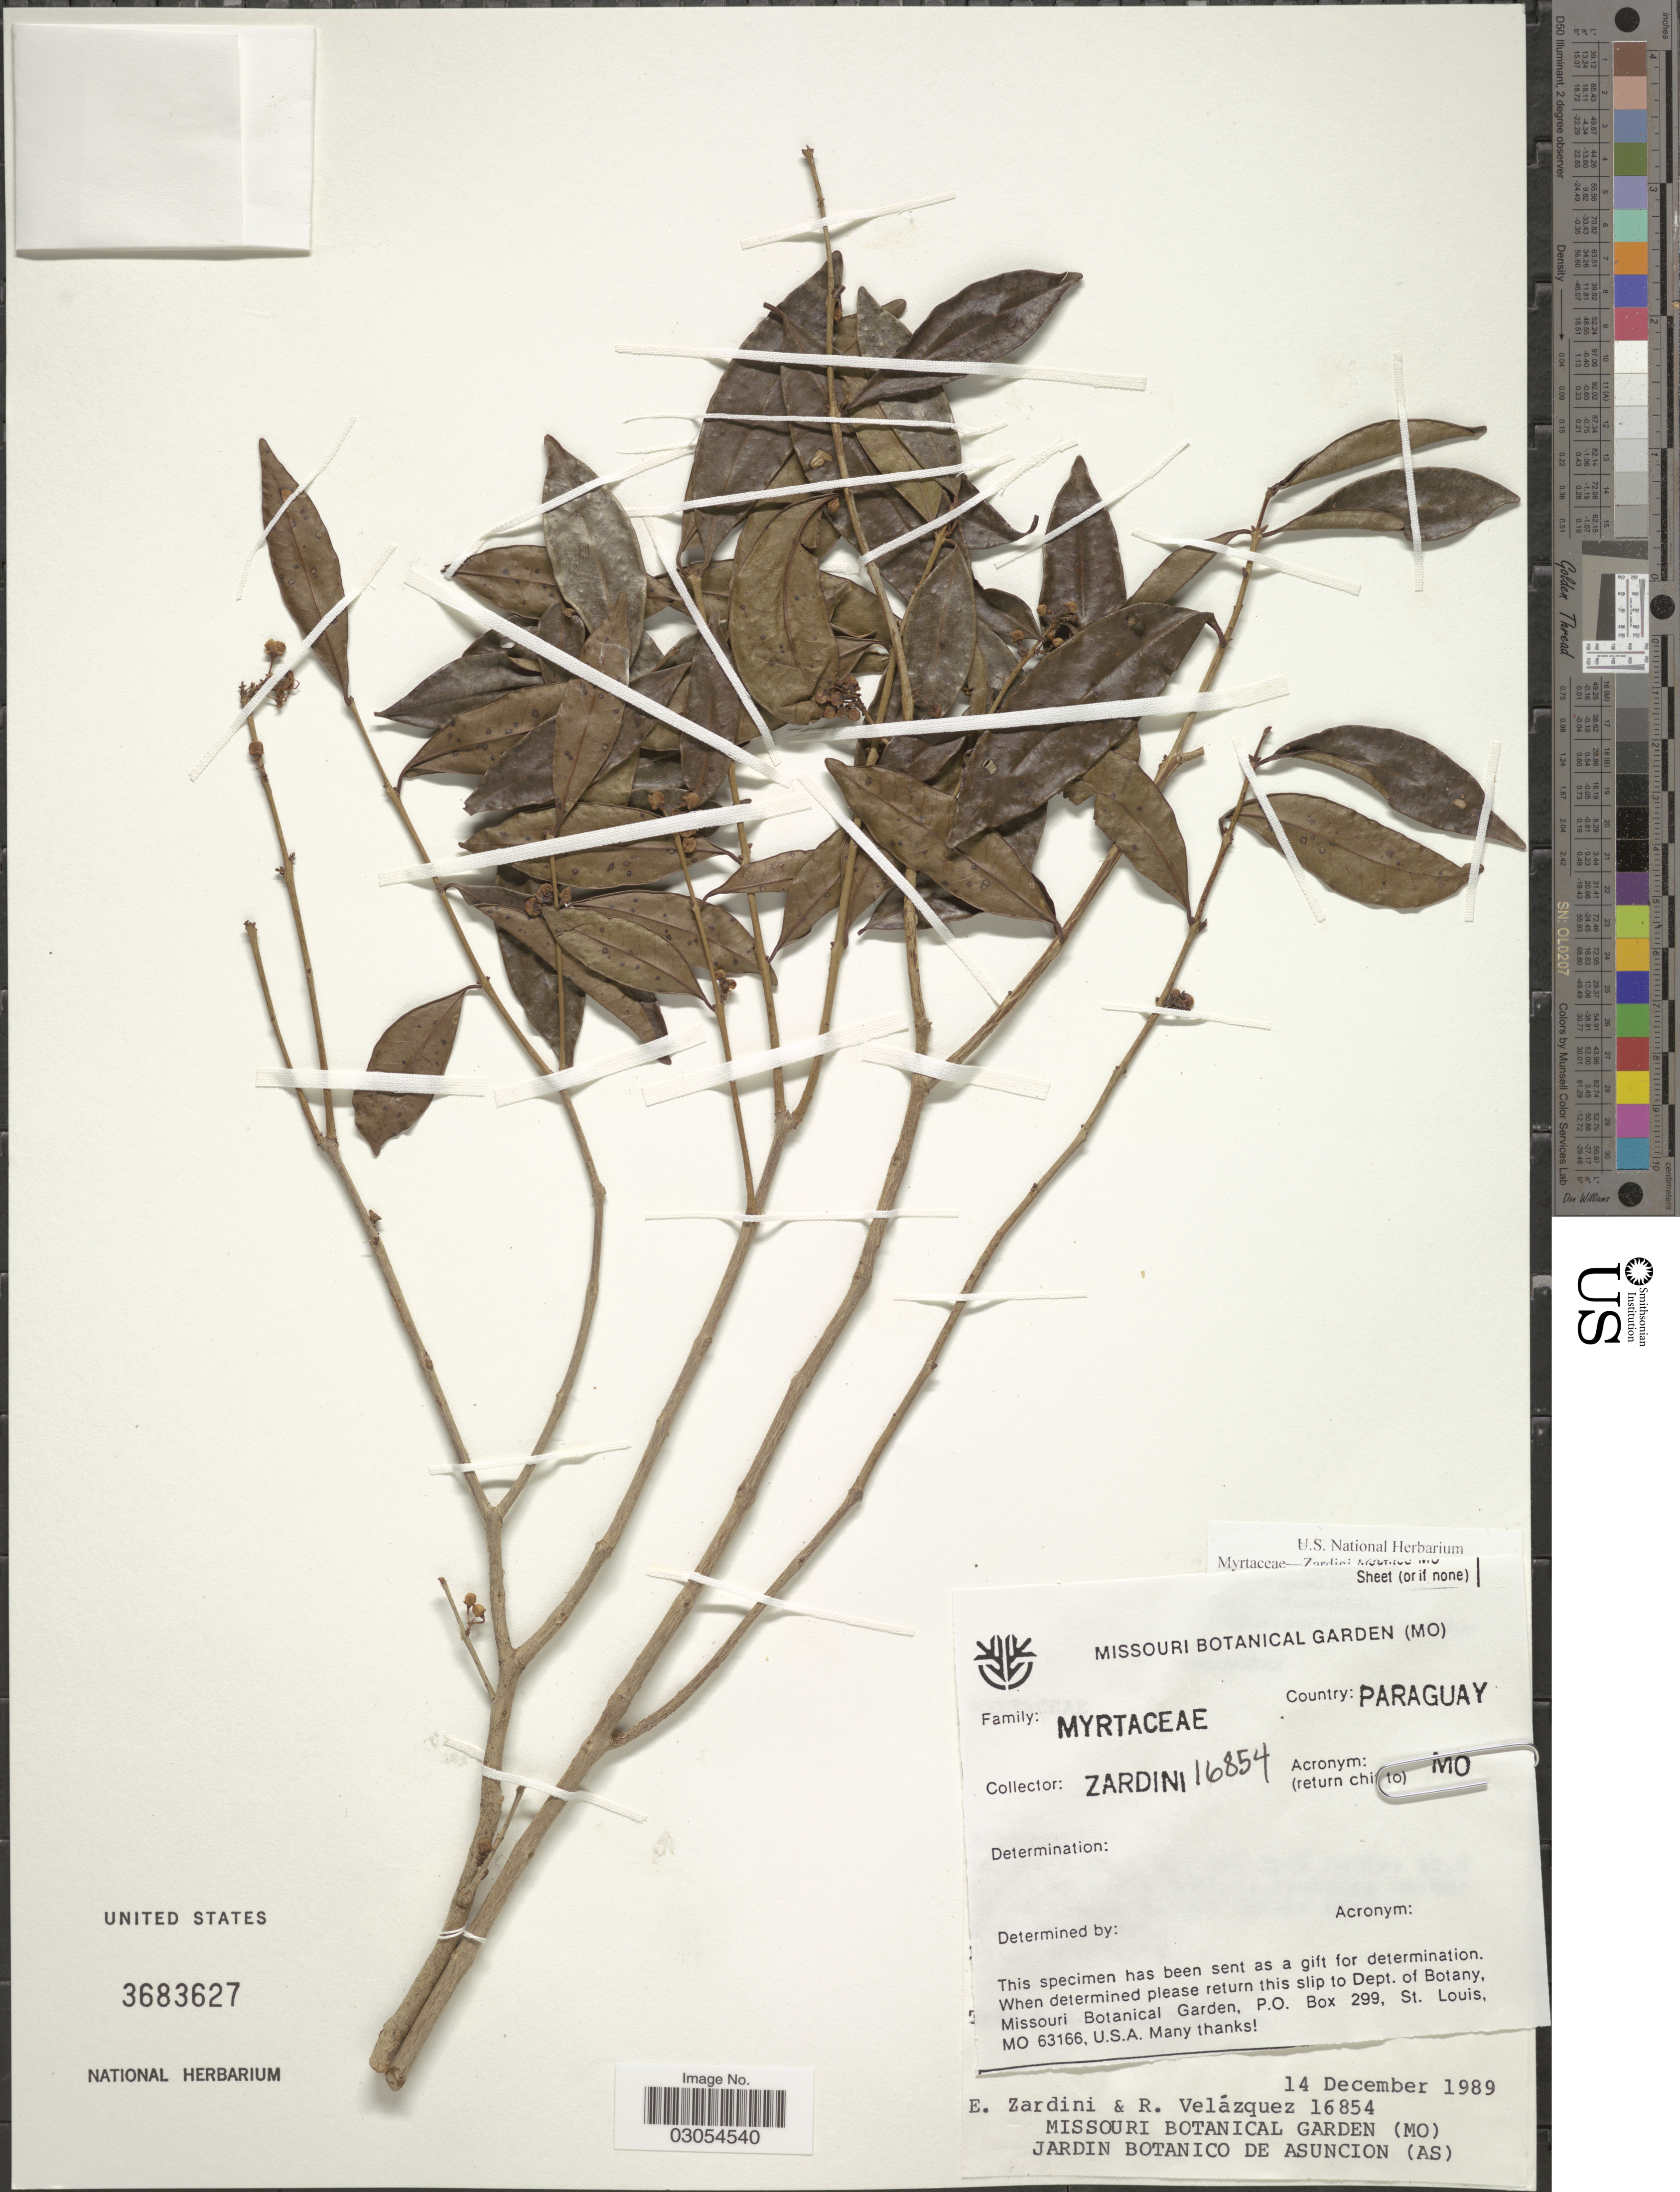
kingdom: Plantae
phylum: Tracheophyta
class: Magnoliopsida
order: Myrtales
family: Myrtaceae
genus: Eugenia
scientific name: Eugenia egensis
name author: DC.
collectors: E. Zardini & R. Velázquez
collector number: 16854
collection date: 1989-12-14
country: Paraguay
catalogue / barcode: US 3683627